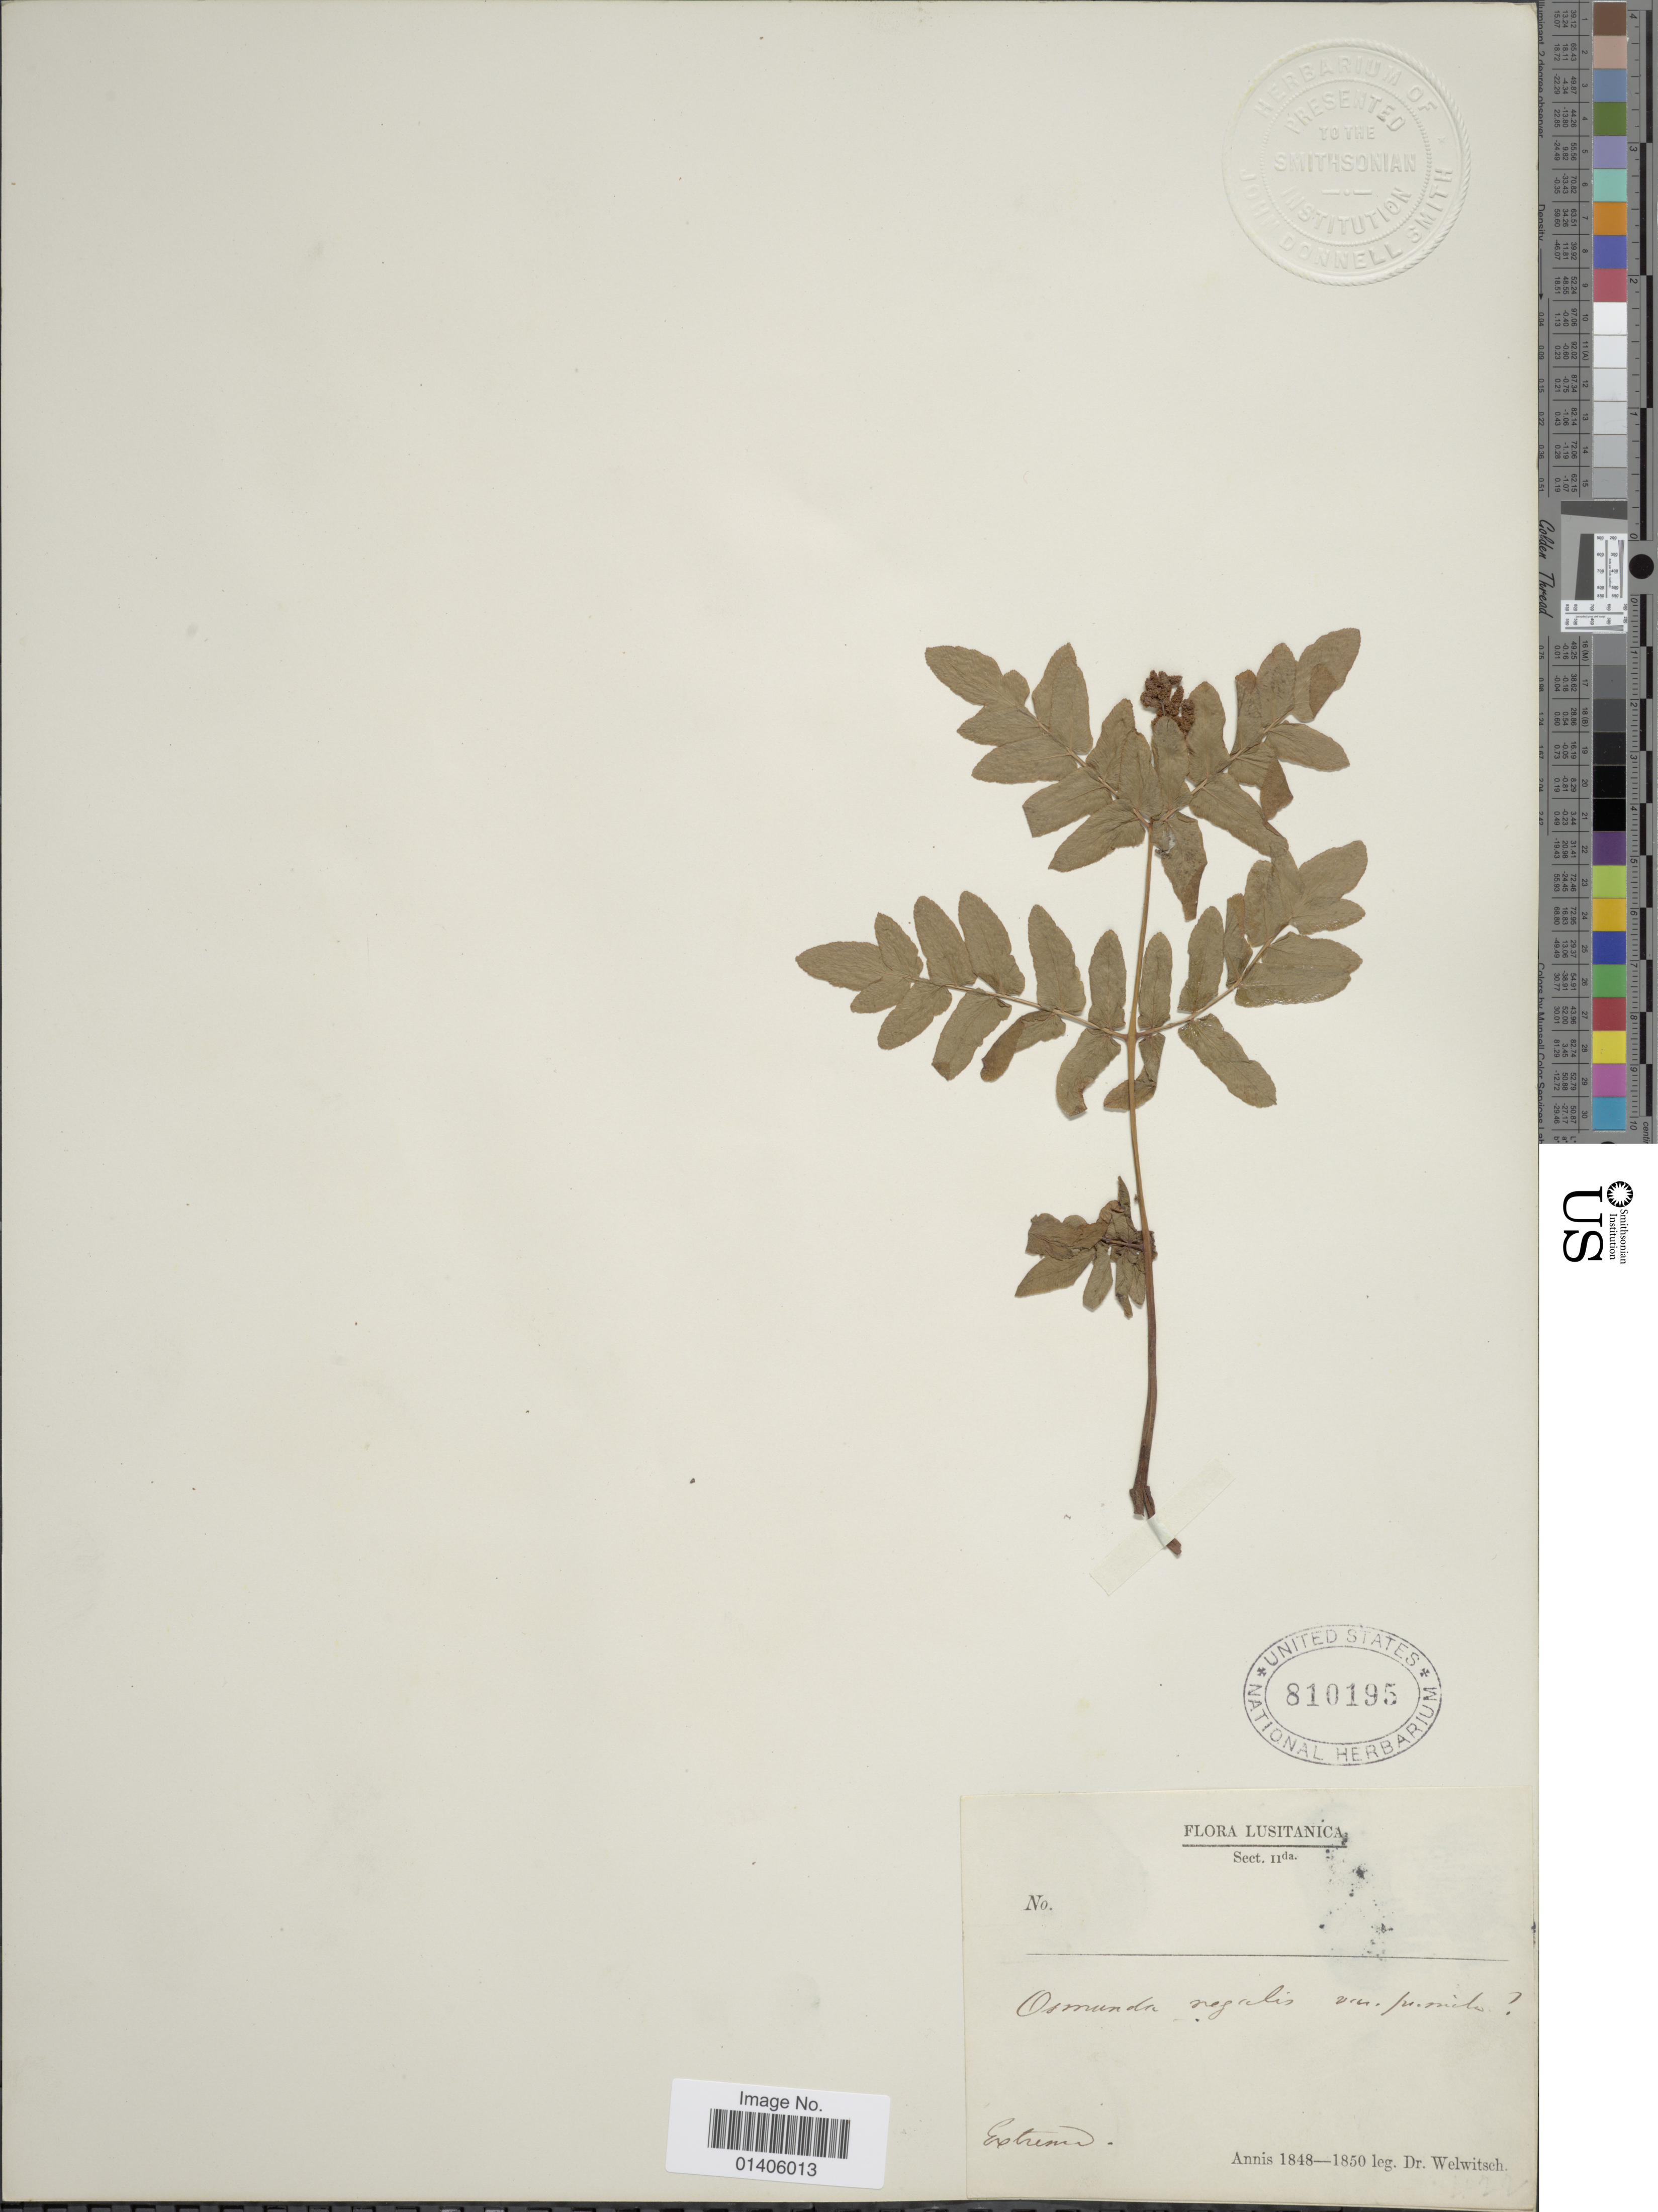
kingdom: Plantae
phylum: Tracheophyta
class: Polypodiopsida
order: Osmundales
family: Osmundaceae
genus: Osmunda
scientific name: Osmunda regalis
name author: L.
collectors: -. Welwitsch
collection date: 1848/1850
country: Portugal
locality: Lusitanica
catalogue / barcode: US 810195